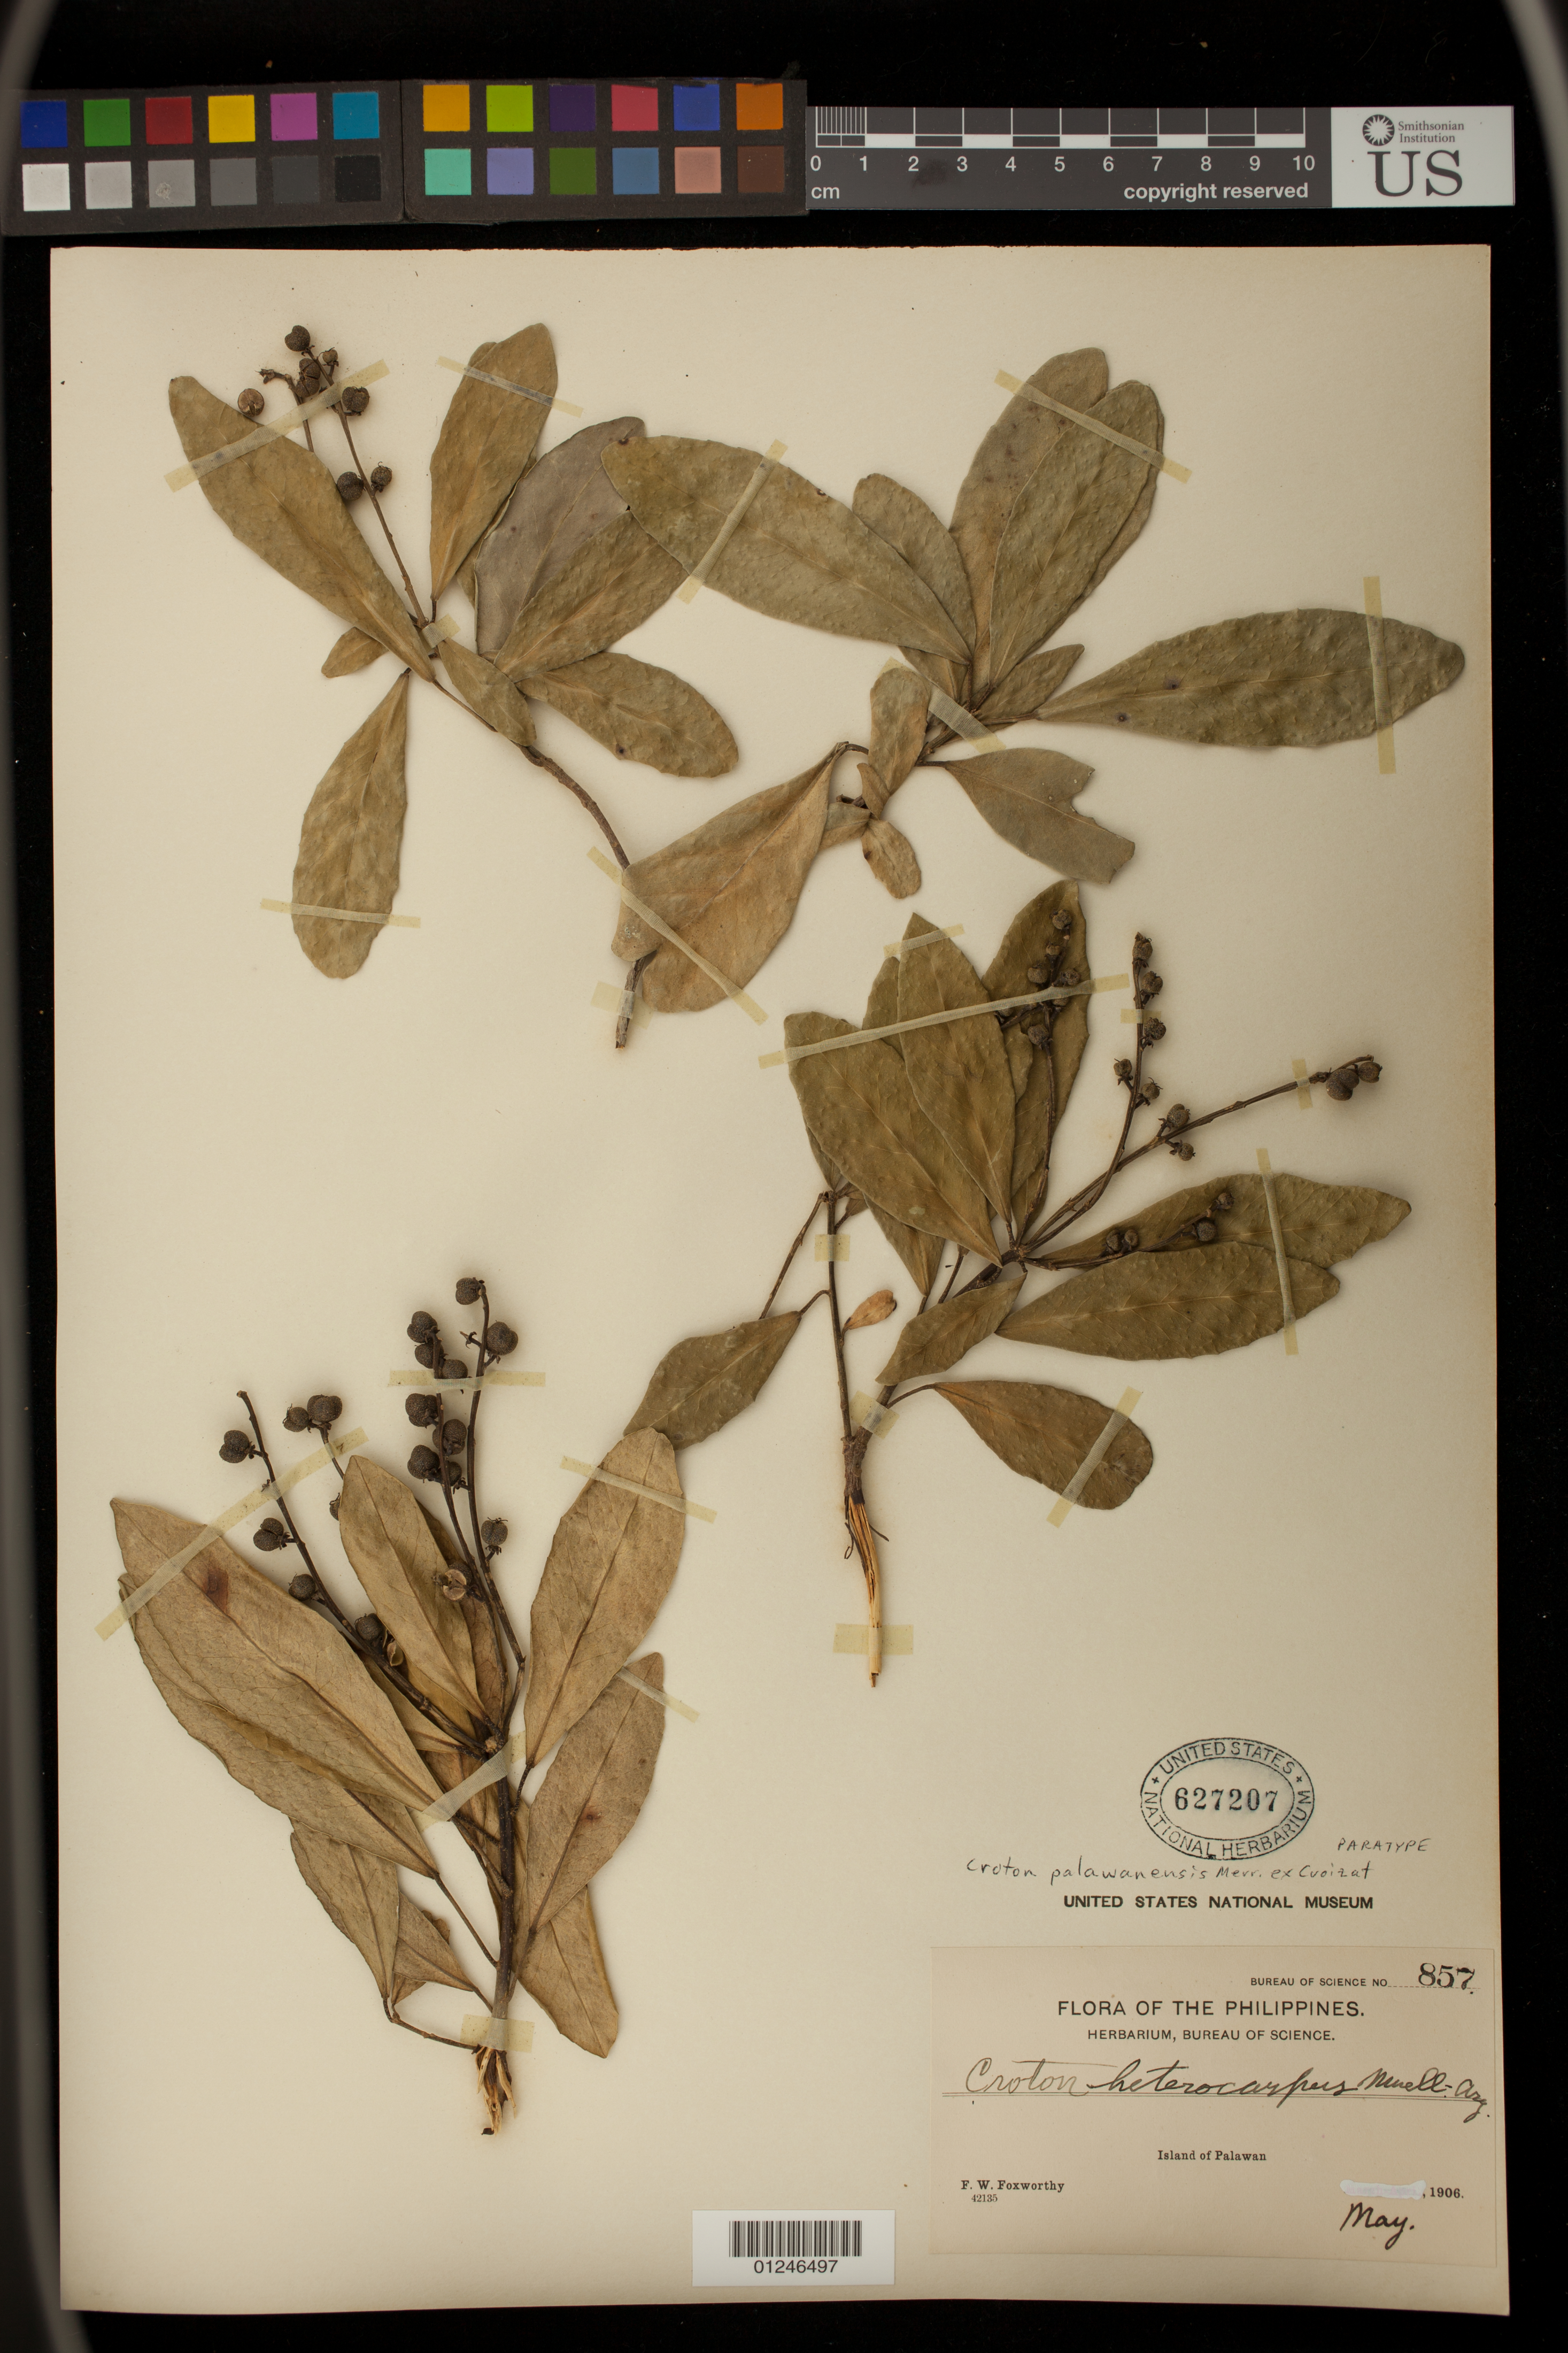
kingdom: Plantae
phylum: Tracheophyta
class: Magnoliopsida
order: Malpighiales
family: Euphorbiaceae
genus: Croton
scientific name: Croton palawanensis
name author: Merr. ex Croizat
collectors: F. W. Foxworthy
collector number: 42135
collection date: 1906-05-01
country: Philippines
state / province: Mimaropa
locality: Island of Palawan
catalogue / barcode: US 627207